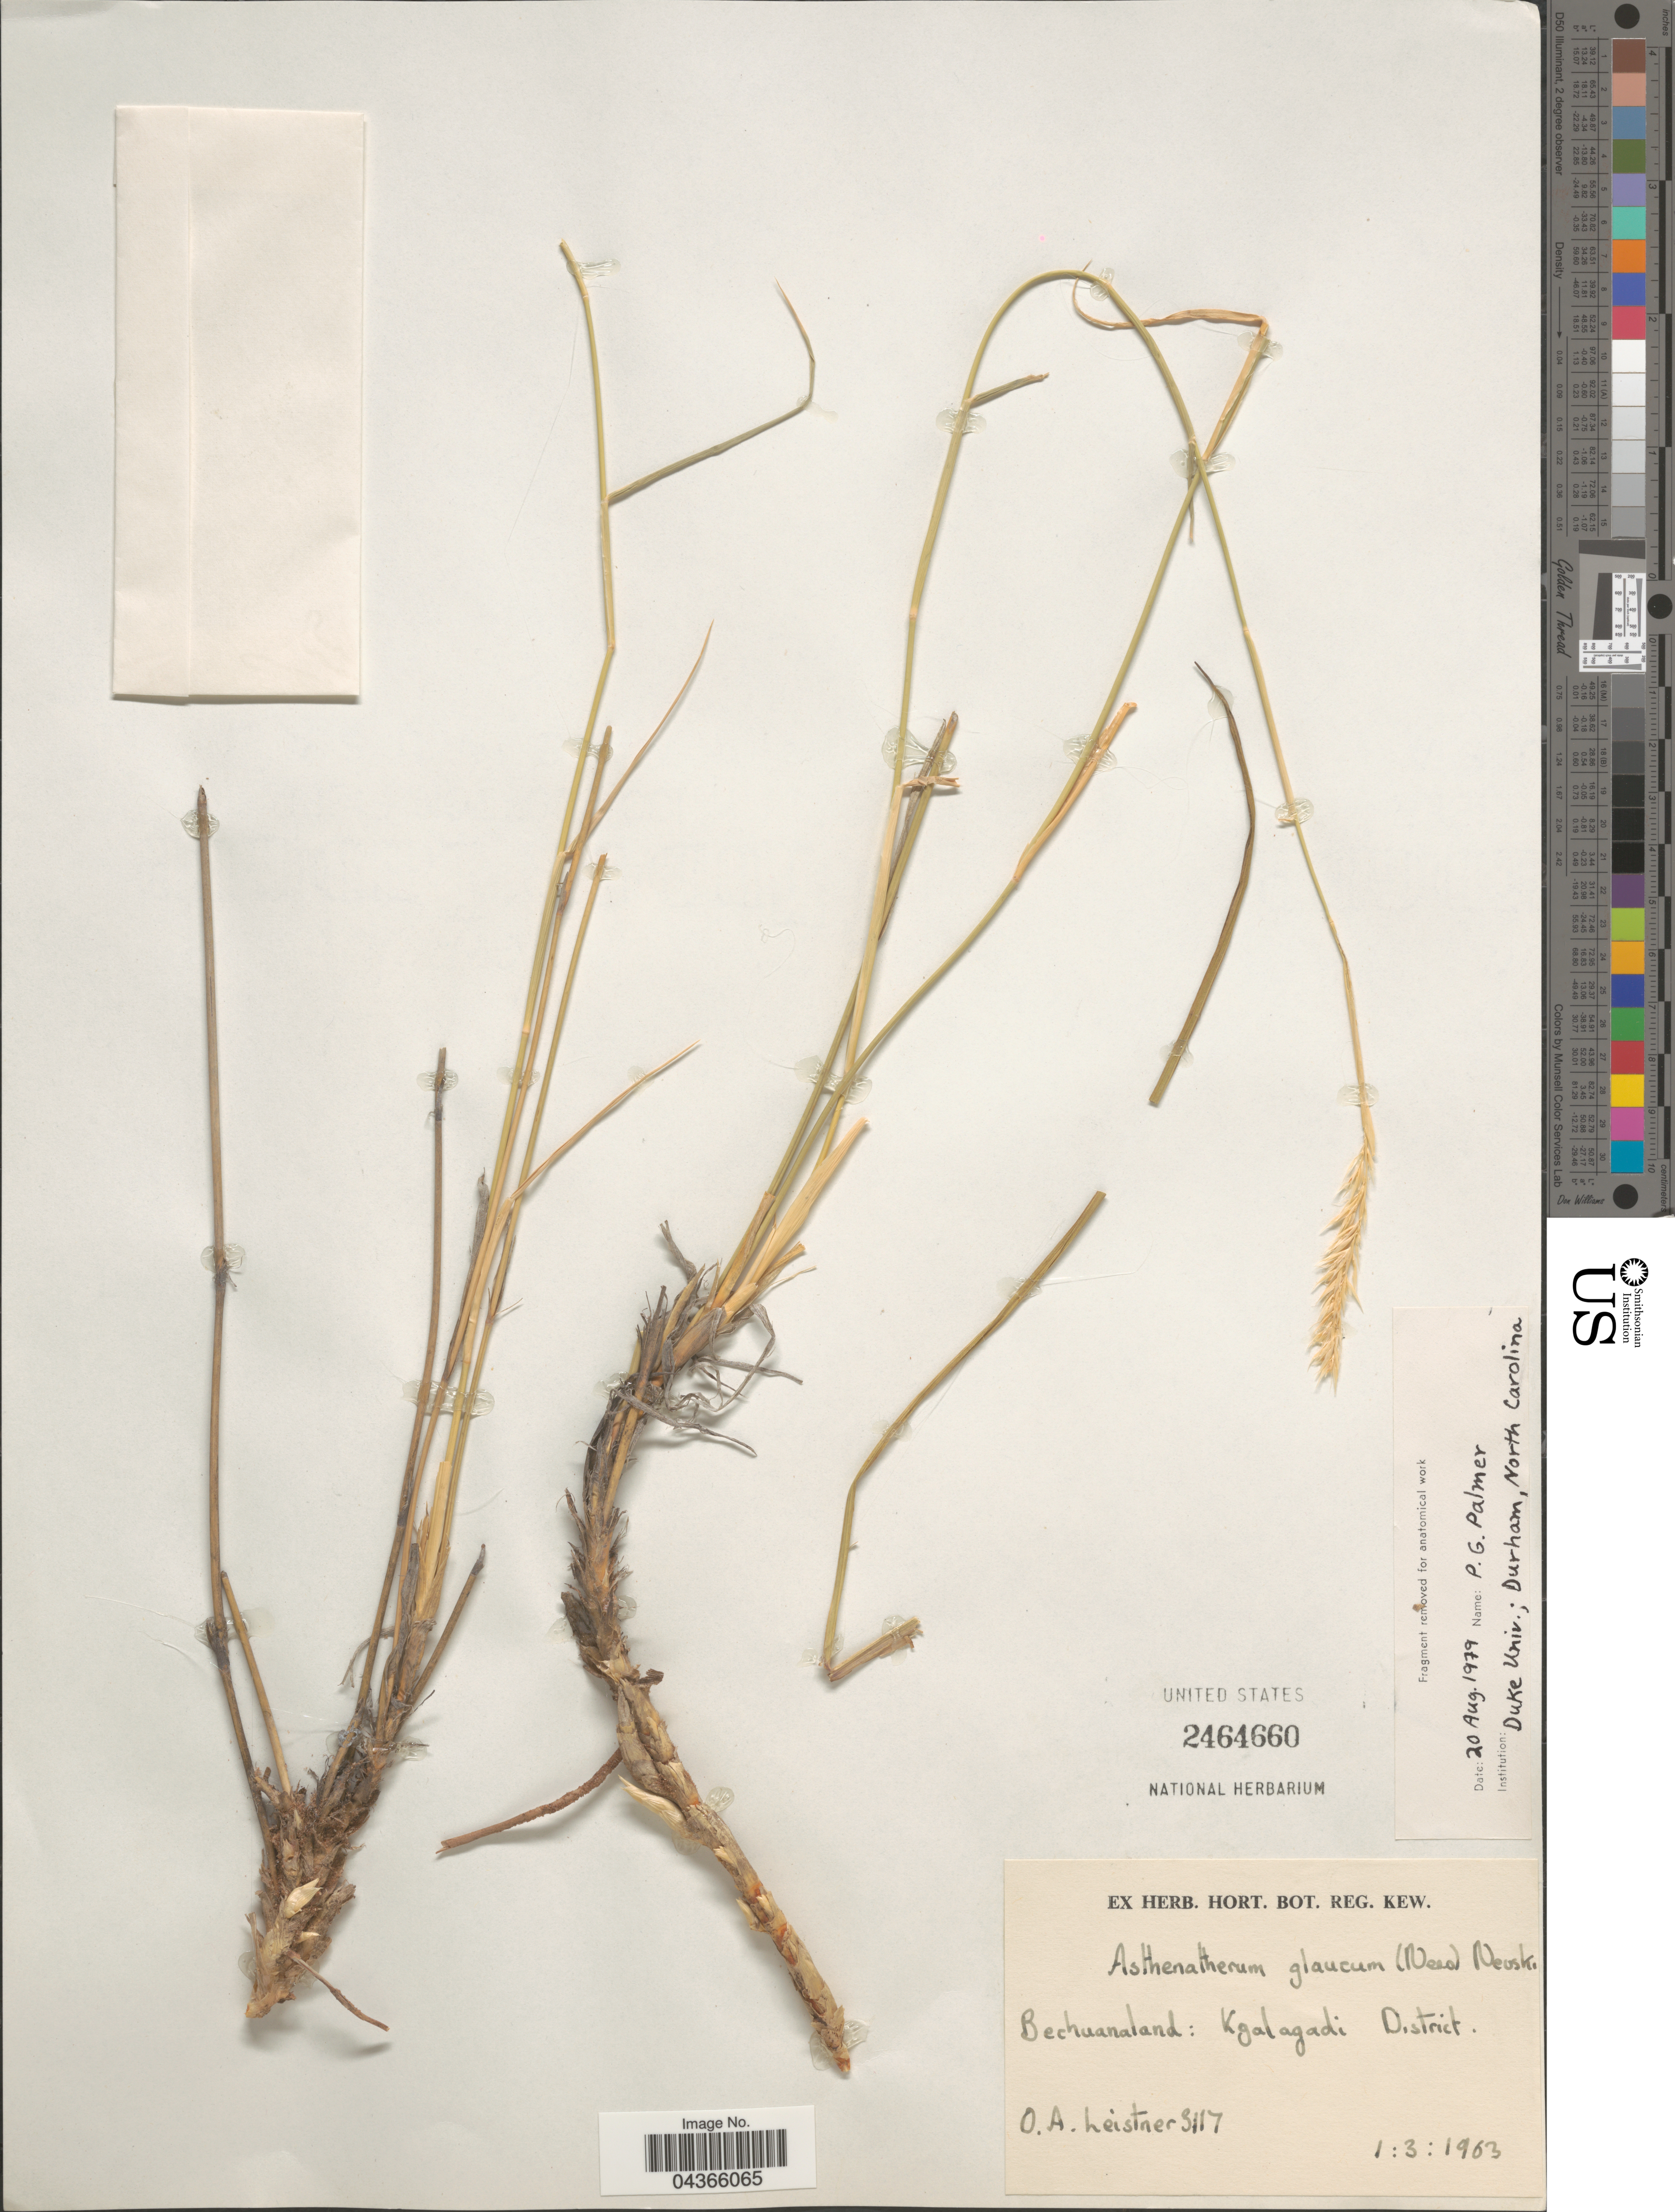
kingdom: Plantae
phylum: Tracheophyta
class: Liliopsida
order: Poales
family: Poaceae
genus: Centropodia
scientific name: Centropodia glauca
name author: (Nees) Cope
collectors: O. A. Leistner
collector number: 3117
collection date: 1963-03-01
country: Botswana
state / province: Kgalagadi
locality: Bechuanaland: Kgalagadi District.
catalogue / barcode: US 2464660